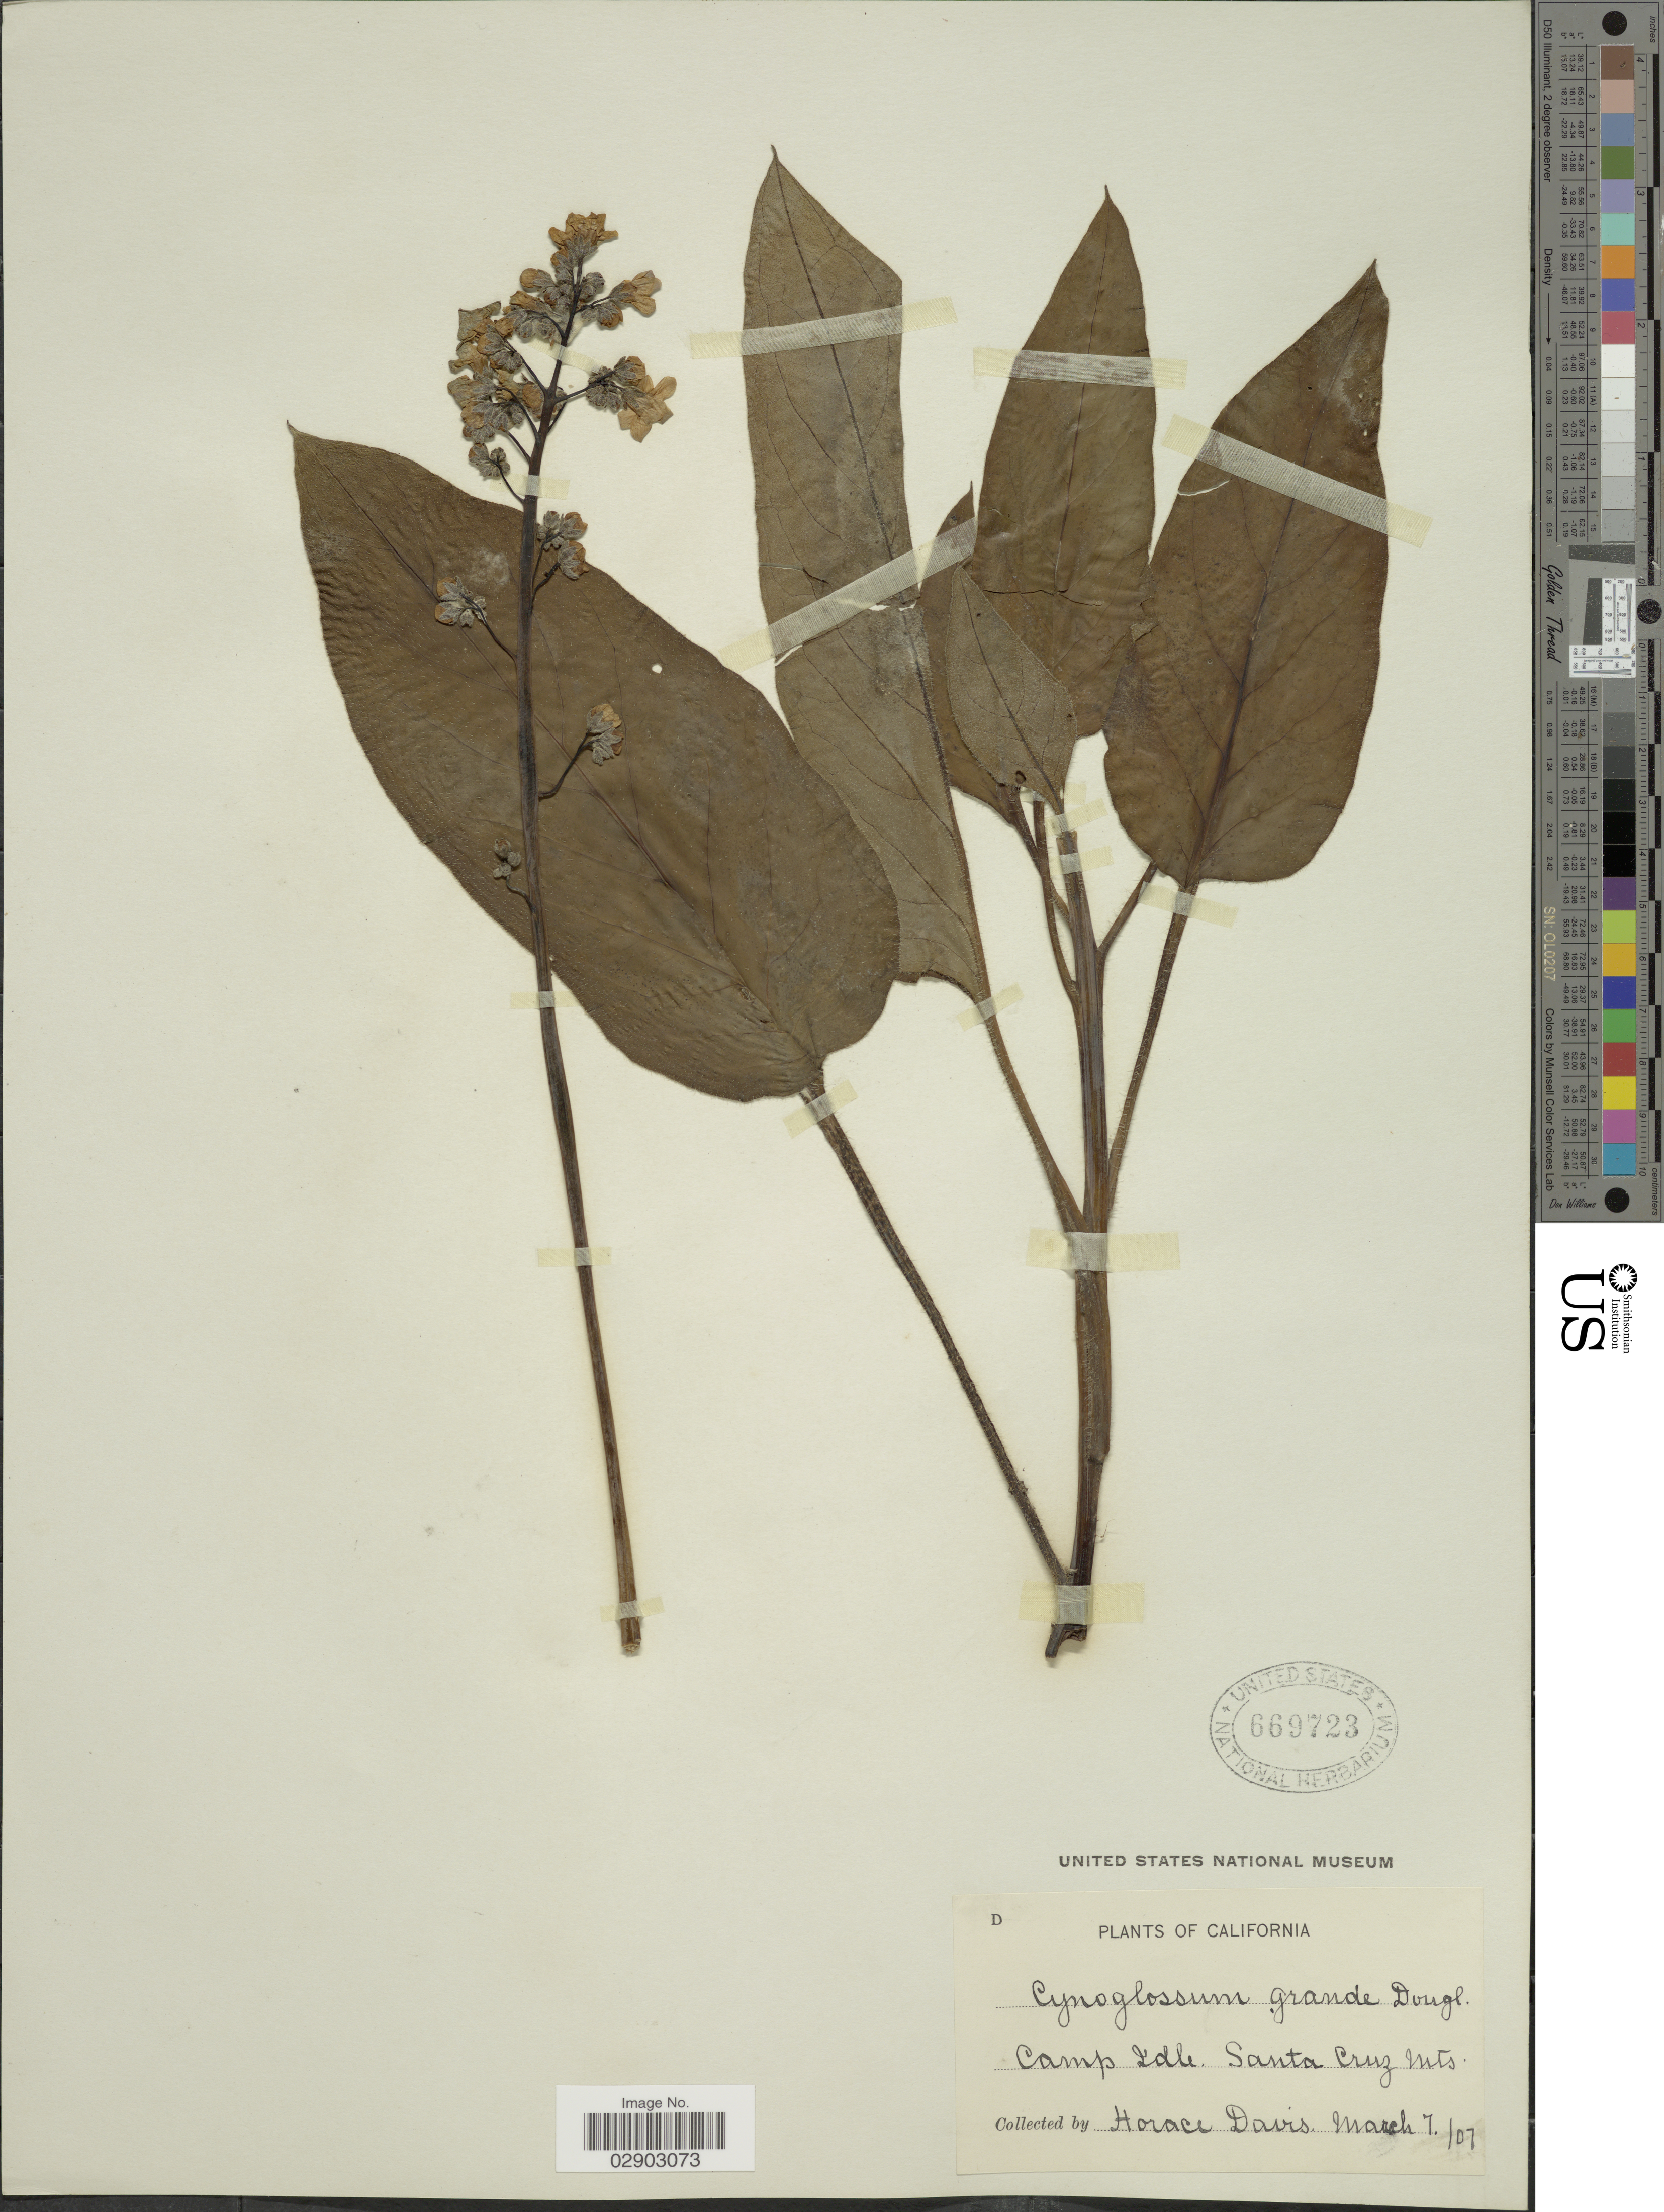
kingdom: Plantae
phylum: Tracheophyta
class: Magnoliopsida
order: Boraginales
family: Boraginaceae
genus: Cynoglossum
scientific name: Cynoglossum grande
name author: Douglas ex Lehm.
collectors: H. Davis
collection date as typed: Transcribed d/m/y: 7/3/7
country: United States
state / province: California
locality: Camp Idle. Santa Cruz Mts.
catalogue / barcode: US 669723